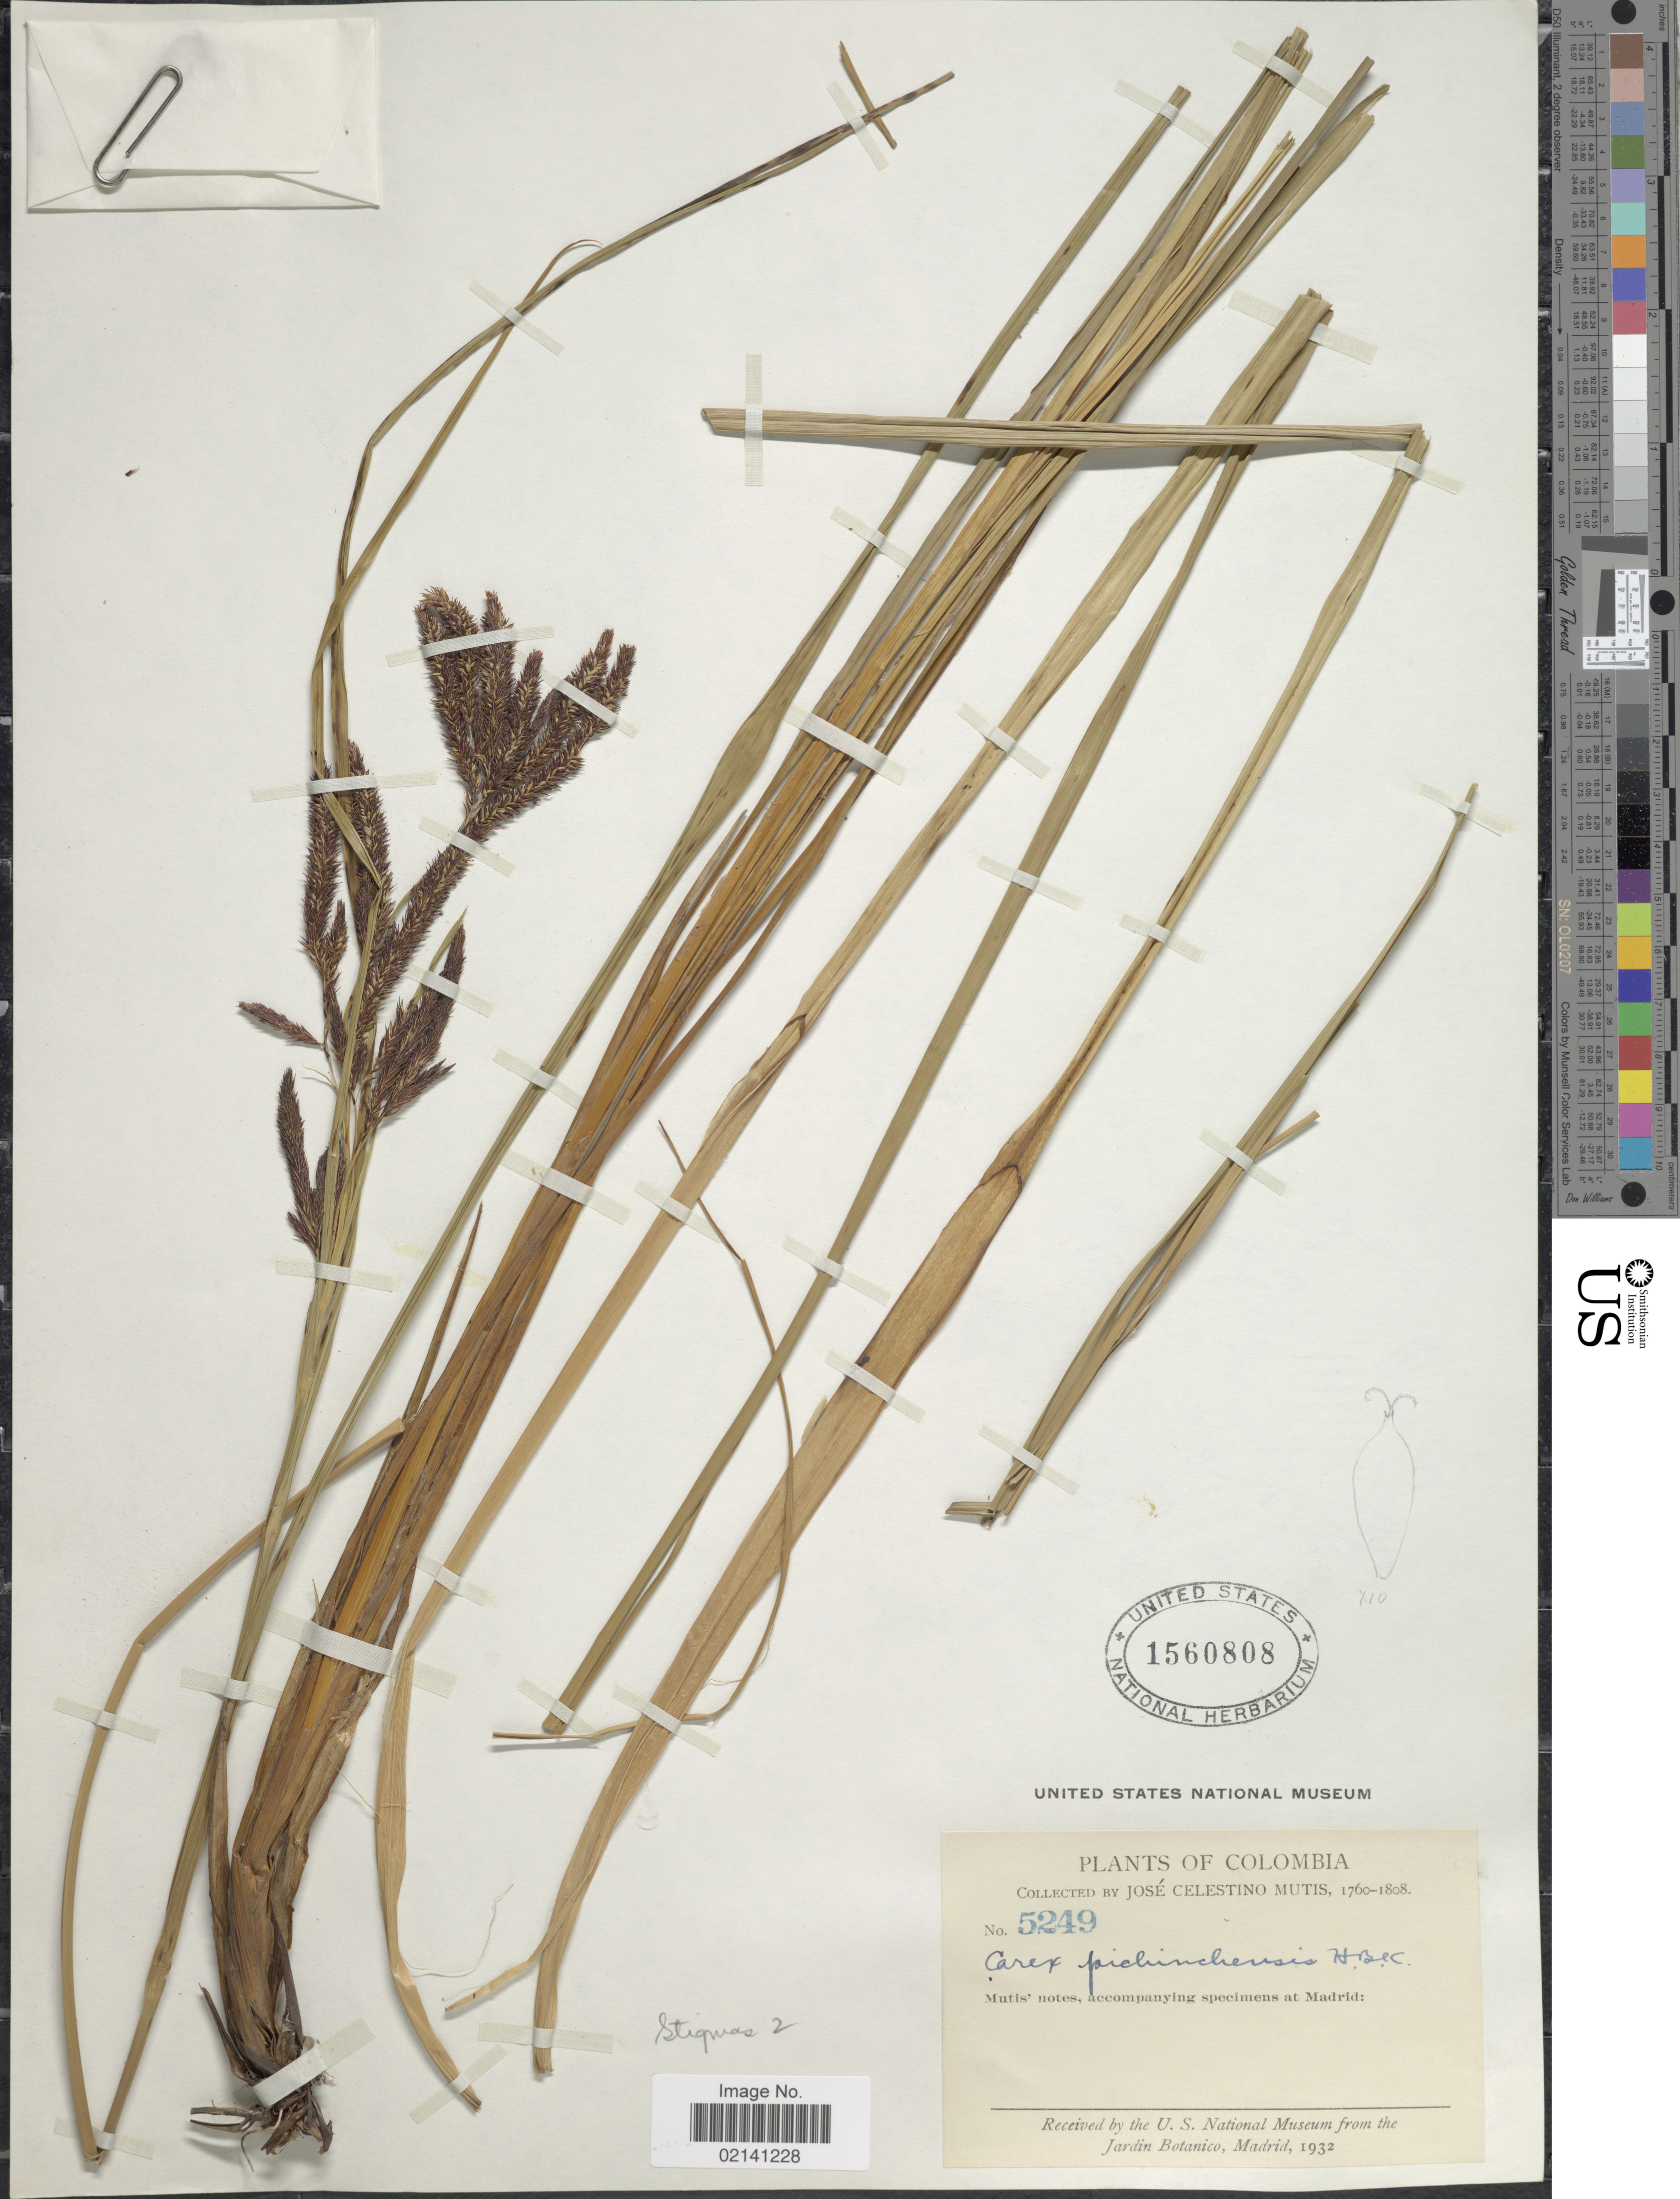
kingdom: Plantae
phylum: Tracheophyta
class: Liliopsida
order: Poales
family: Cyperaceae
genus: Carex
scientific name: Carex lemanniana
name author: Boott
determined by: Jimnéz-Mejias, Pedro, (UPOS), Universidad Pablo de Olavide (SPAIN)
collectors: J. C. B. Mutis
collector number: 5249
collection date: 1760/1808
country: Colombia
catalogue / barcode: US 1560808